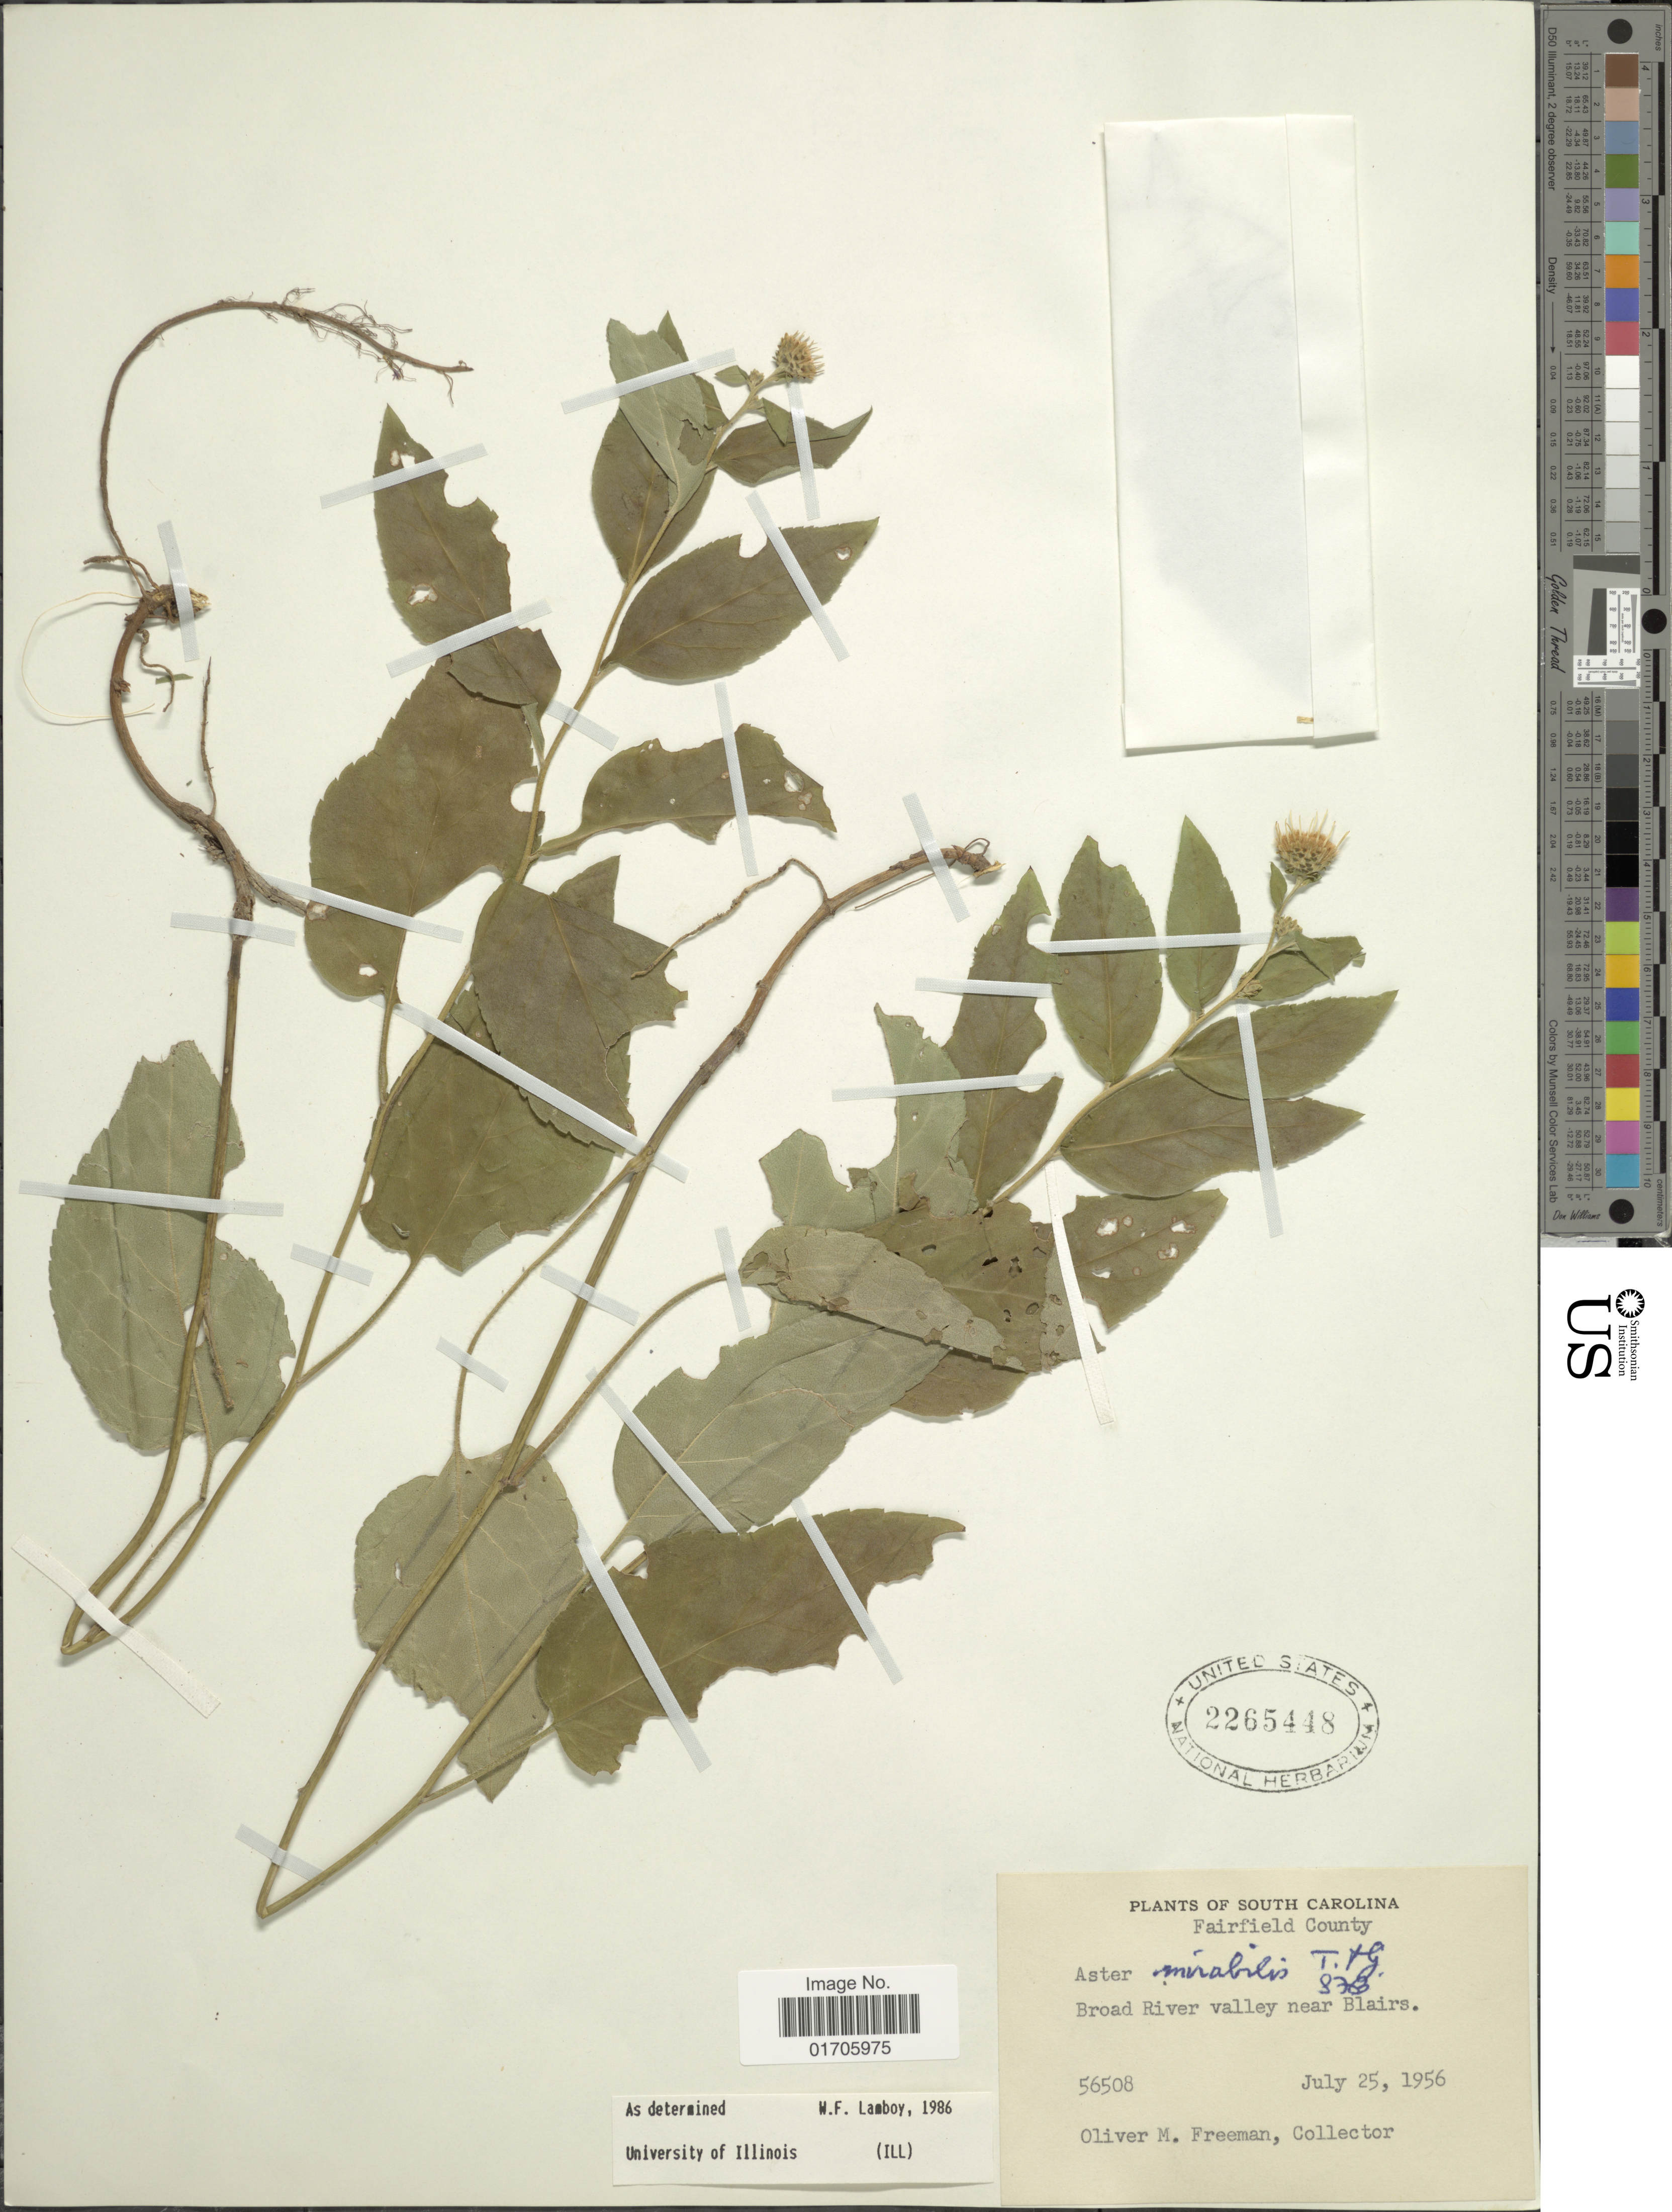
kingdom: Plantae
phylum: Tracheophyta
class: Magnoliopsida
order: Asterales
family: Asteraceae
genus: Eurybia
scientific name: Eurybia mirabilis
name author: (Torr. & A. Gray) G.L. Nesom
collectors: O. Freeman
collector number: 56508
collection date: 1956-07-25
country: United States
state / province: South Carolina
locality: South Carolina. Fairfield County. Broad River valley near Blairs.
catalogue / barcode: US 2265448